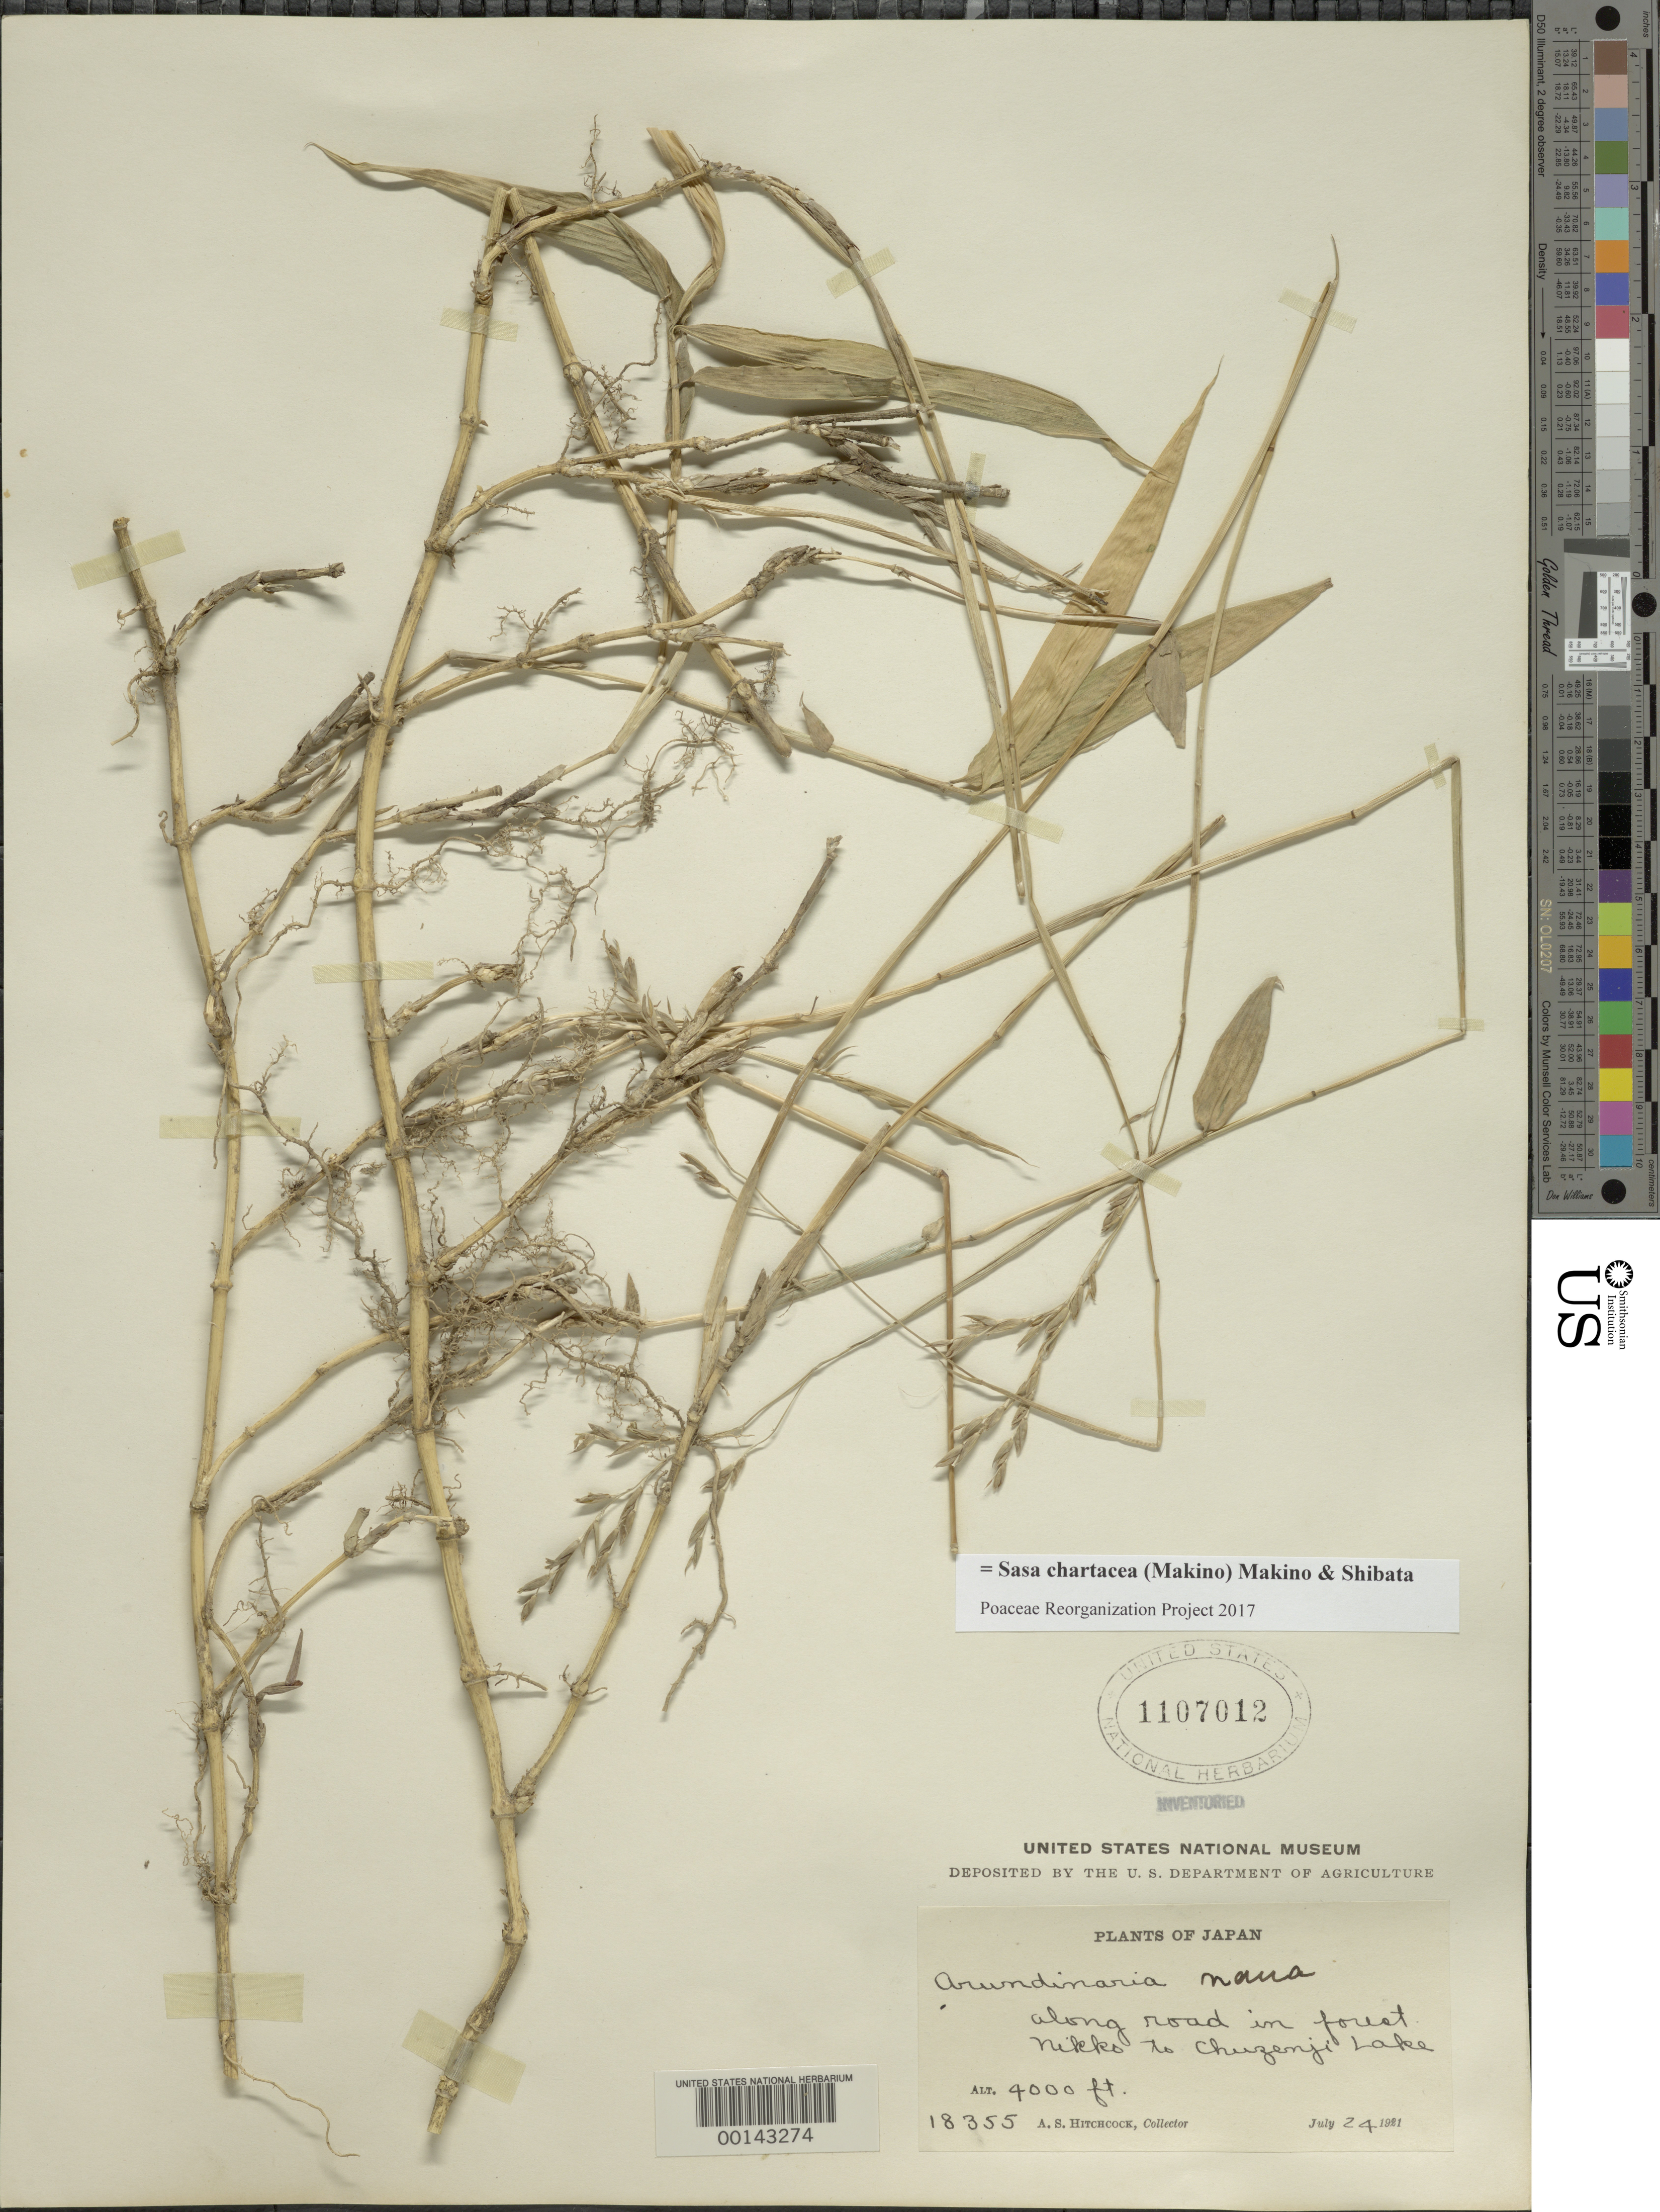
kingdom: Plantae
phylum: Tracheophyta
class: Liliopsida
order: Poales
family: Poaceae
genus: Sasa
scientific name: Sasa chartacea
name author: (Makino) Makino & Shibata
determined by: Poaceae Reorganization Project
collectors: A. S. Hitchcock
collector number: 18355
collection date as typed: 24 Jul 1921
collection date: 1921-07-24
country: Japan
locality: Nikko, chuzenji lake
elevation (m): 1220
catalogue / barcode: US 1107012